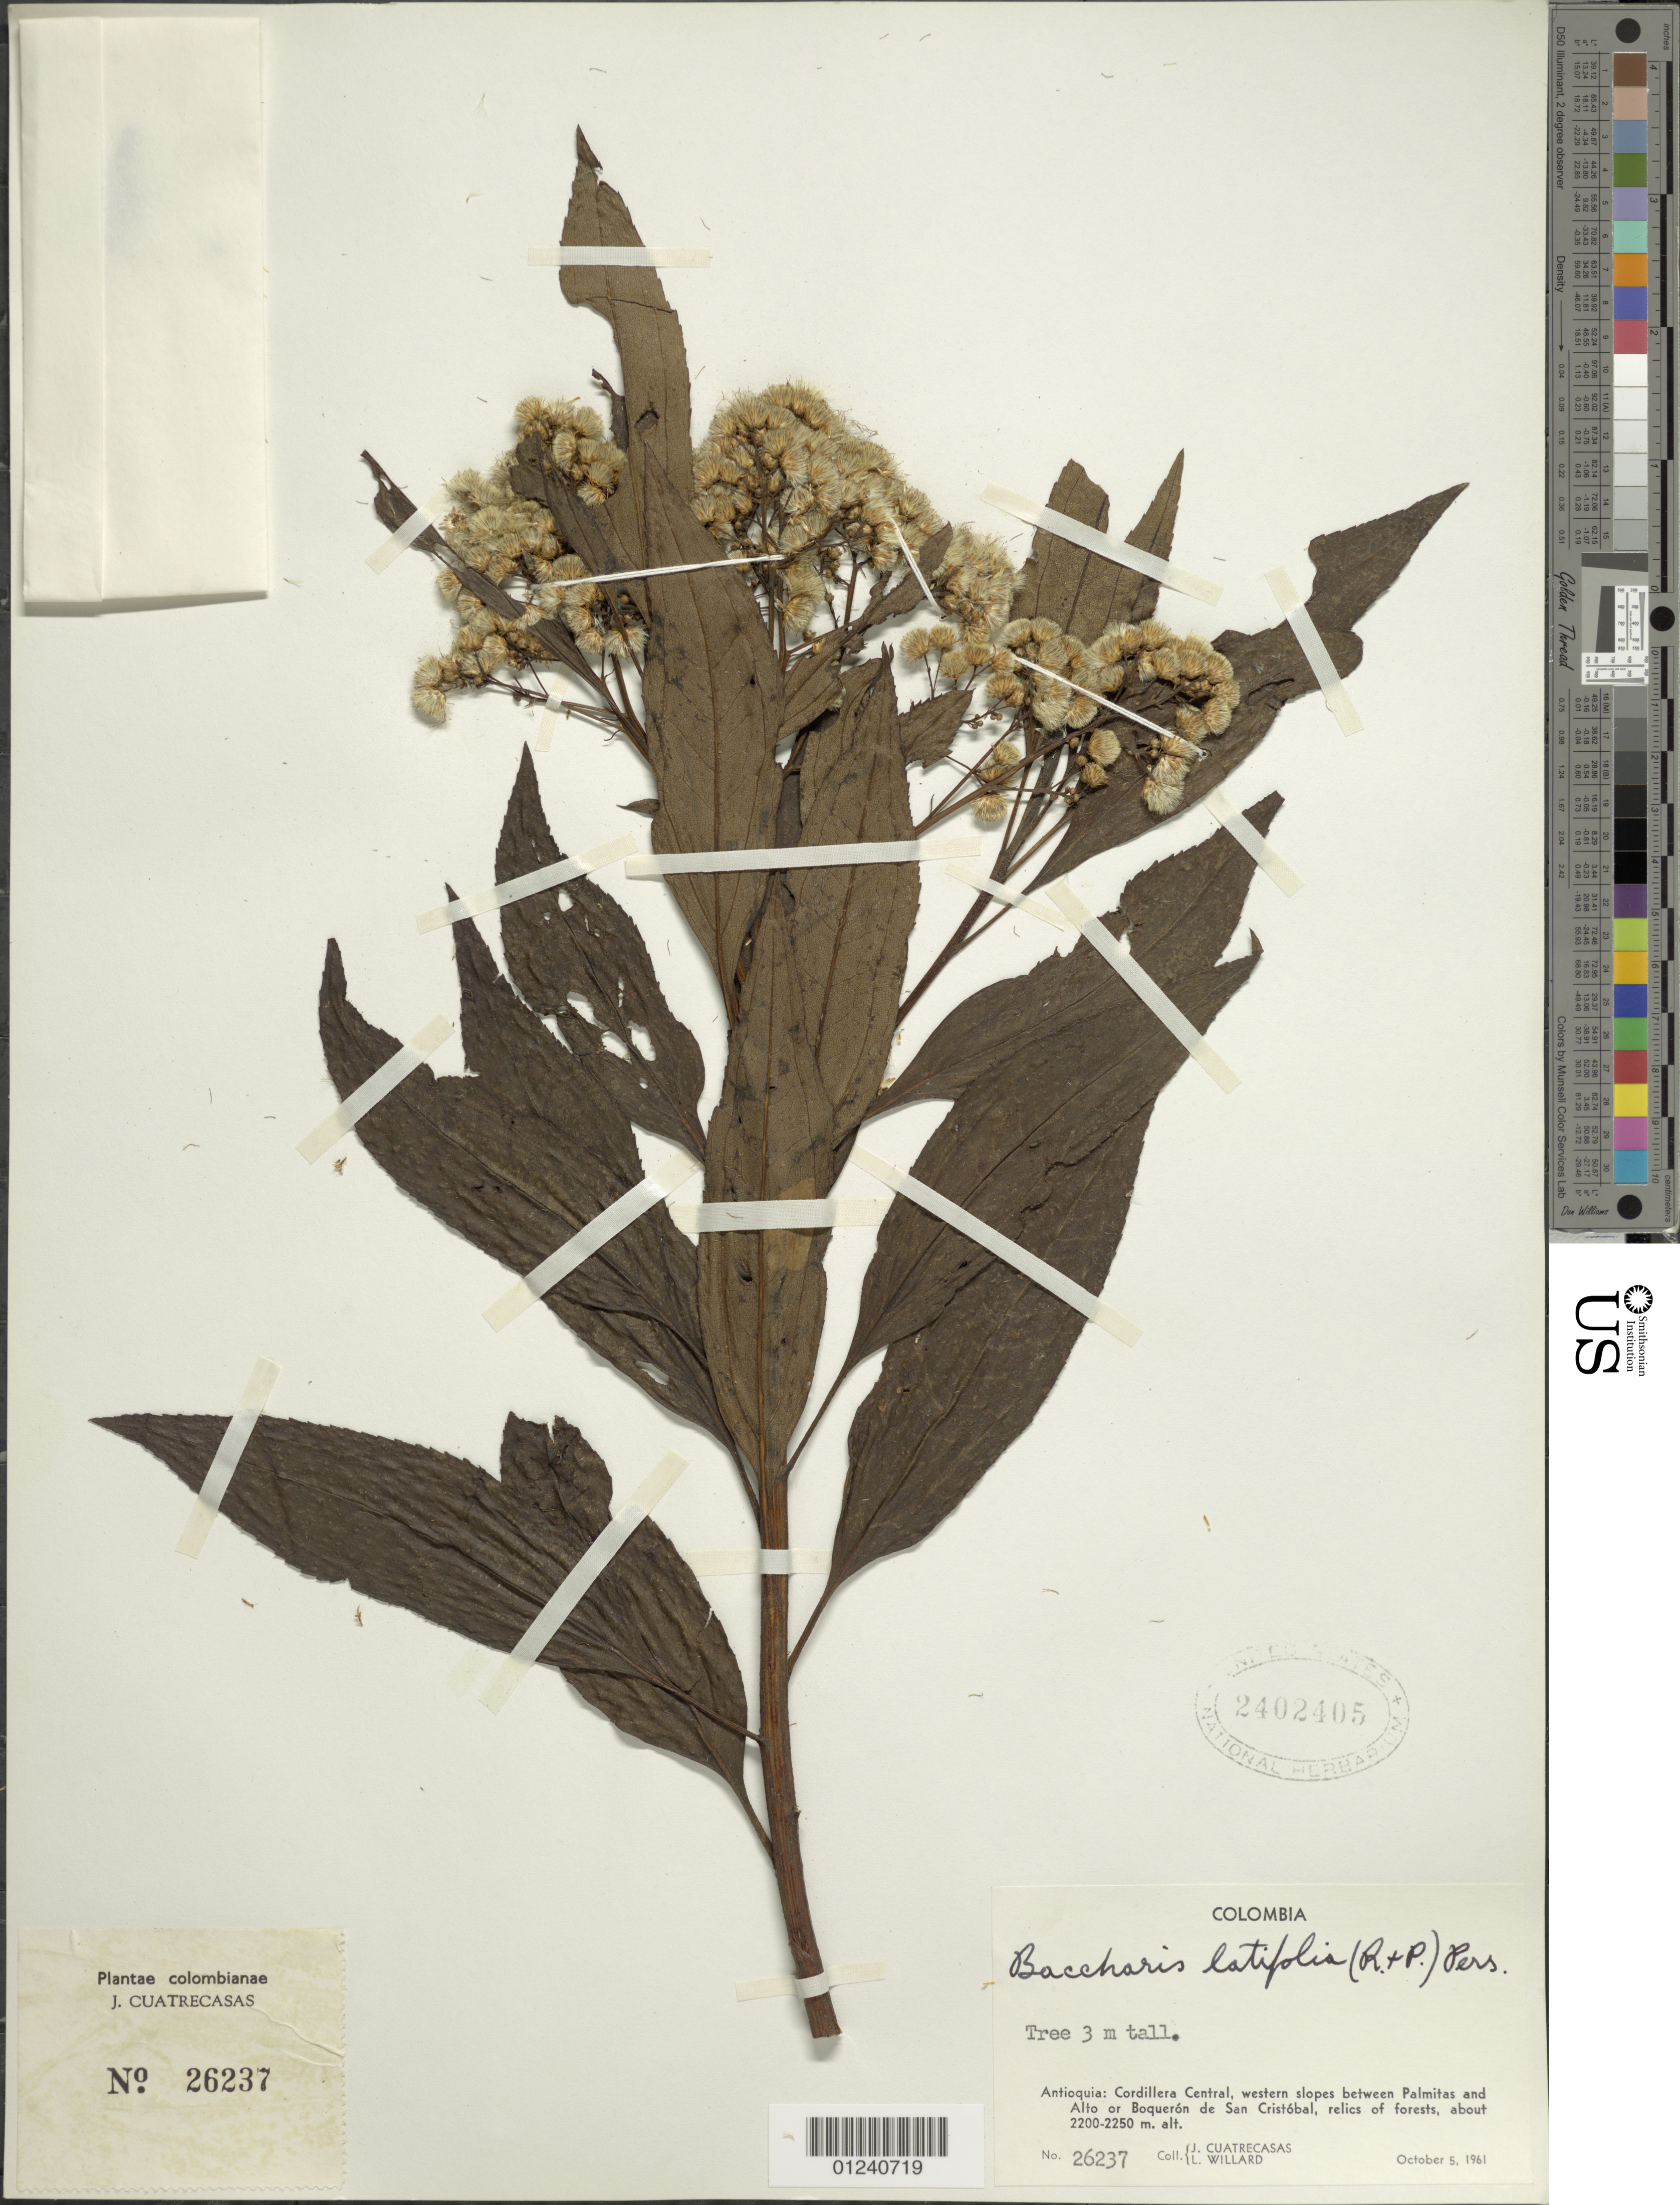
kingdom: Plantae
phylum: Tracheophyta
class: Magnoliopsida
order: Asterales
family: Asteraceae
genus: Baccharis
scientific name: Baccharis latifolia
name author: (Ruiz & Pav.) Pers.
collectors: J. Cuatrecasas & L. Willard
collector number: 26237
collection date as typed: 05 Oct 1961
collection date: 1961-10-05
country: Colombia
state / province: Antioquia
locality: Cordillera Central, western slopes between Palmitas and Alto or Boqueron de San Cristobal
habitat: relics of forests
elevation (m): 2200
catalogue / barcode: US 2402405